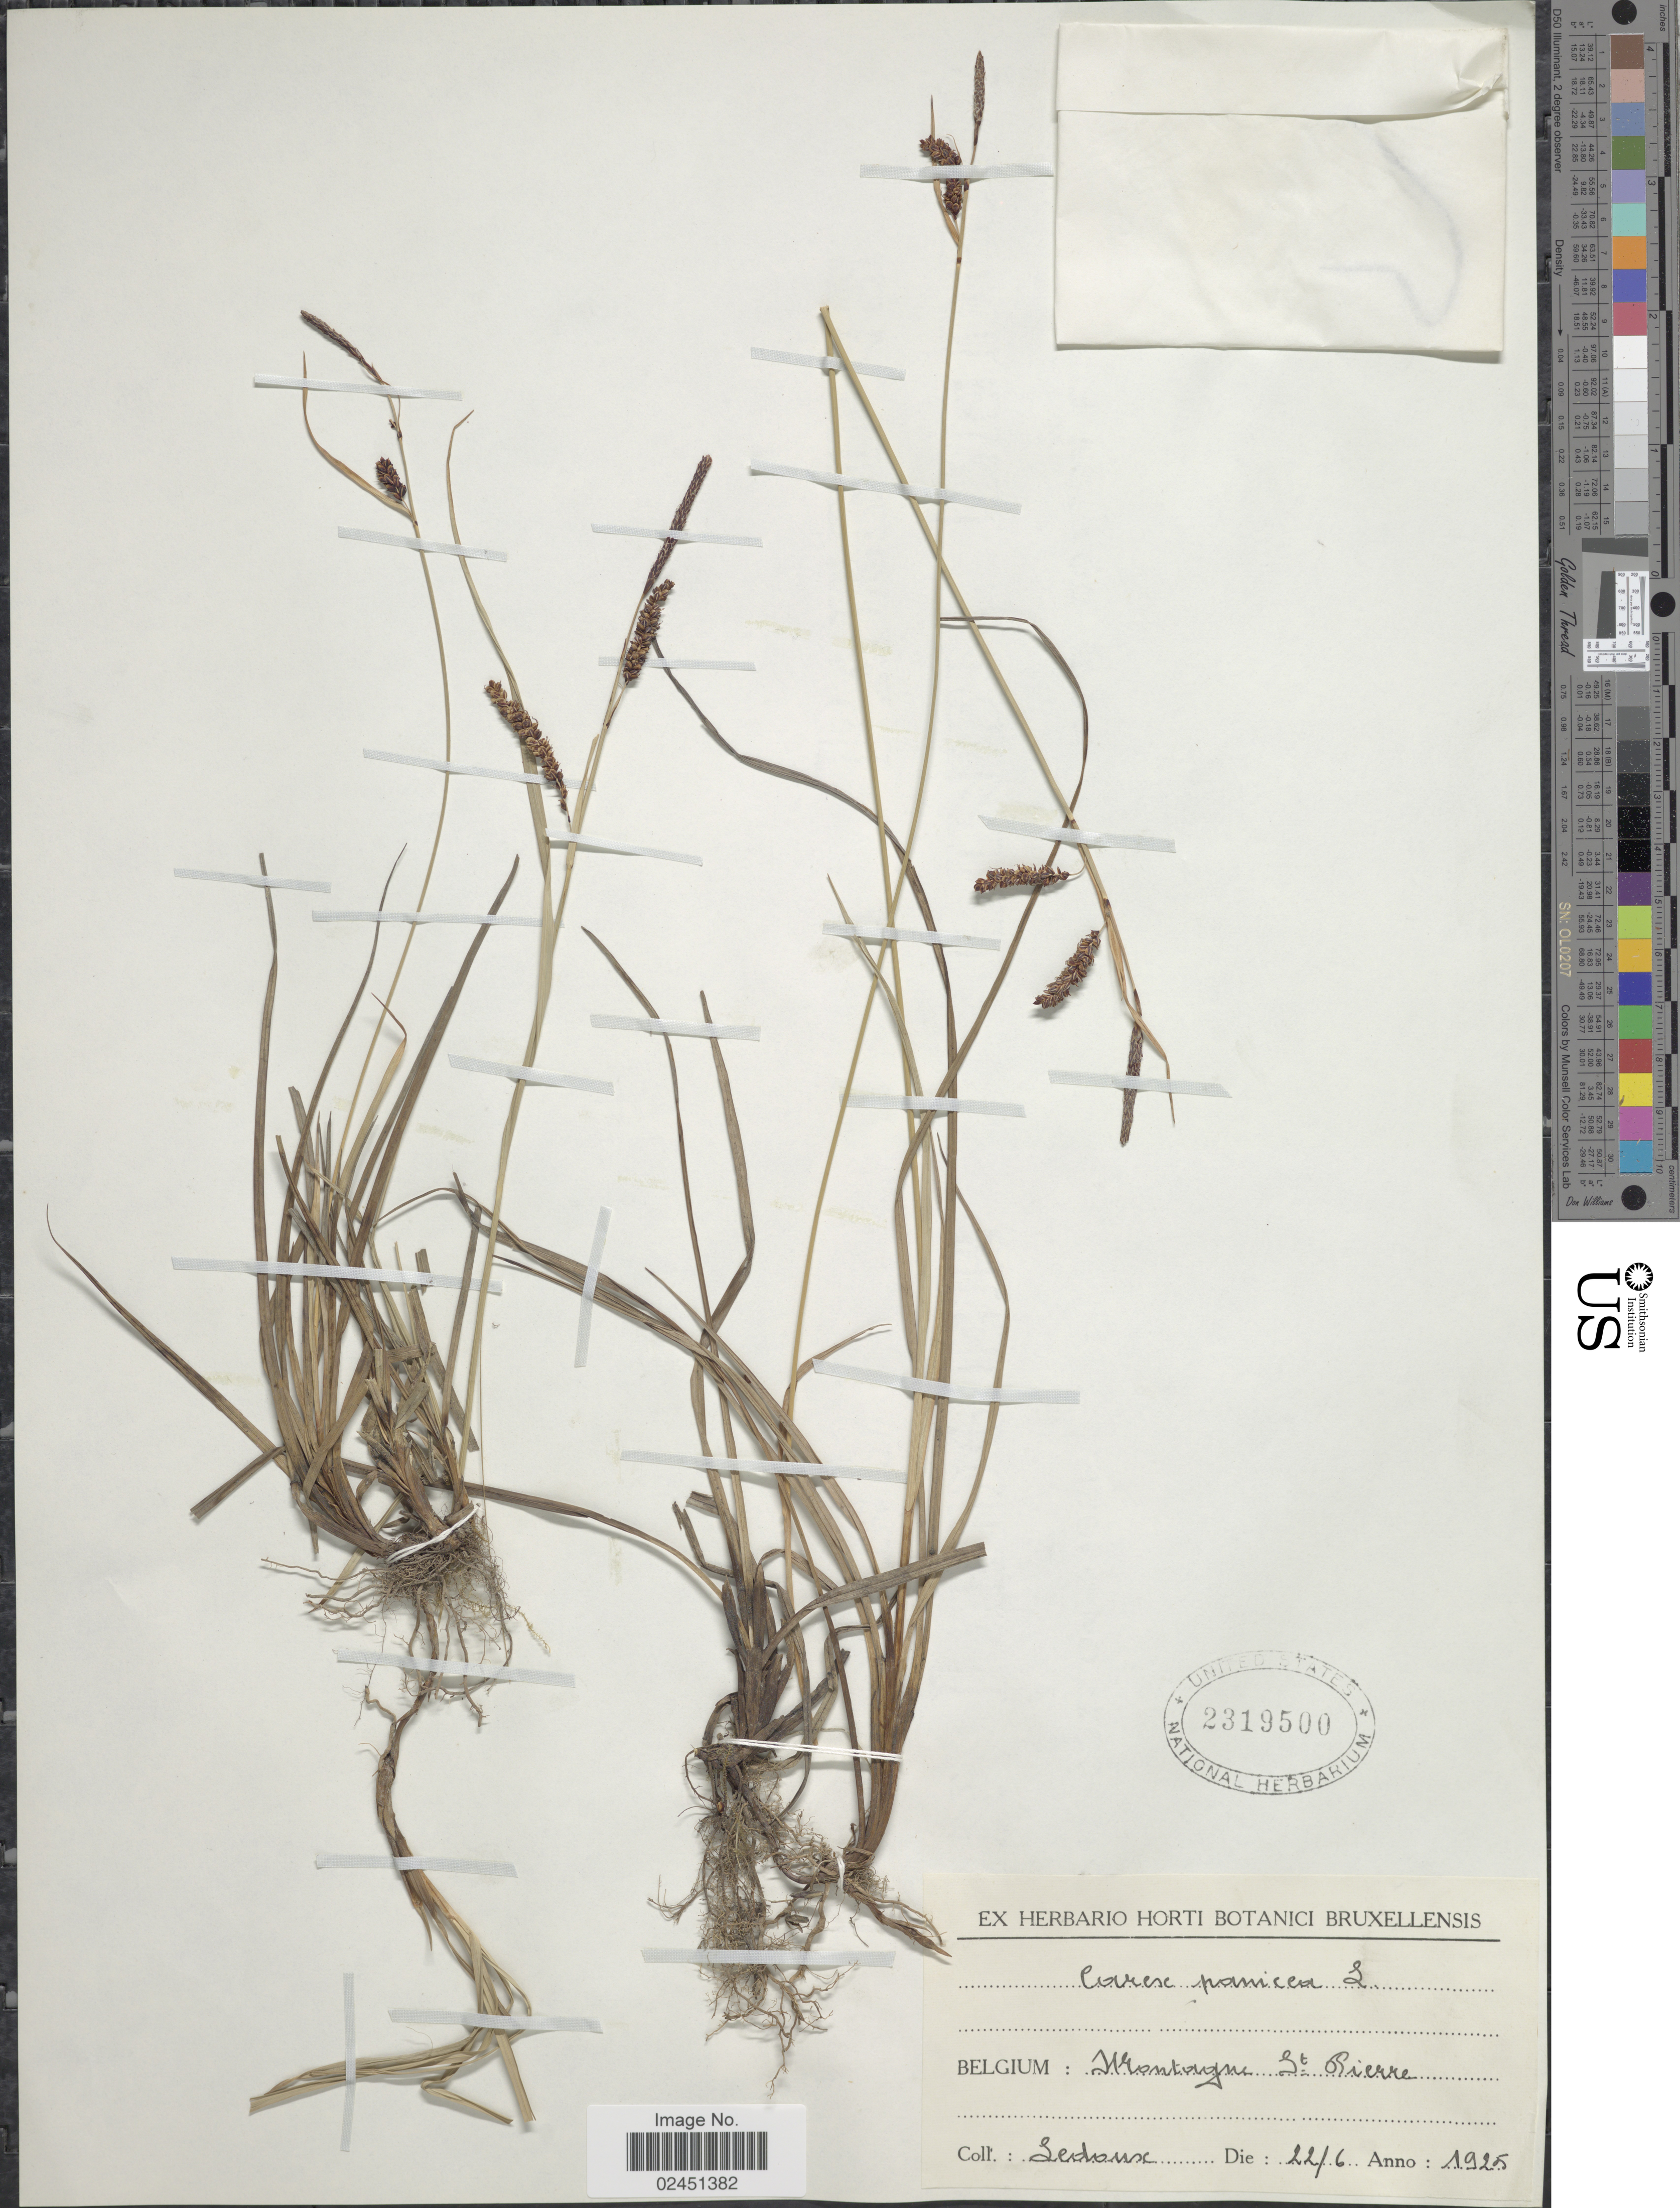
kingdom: Plantae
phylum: Tracheophyta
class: Liliopsida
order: Poales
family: Cyperaceae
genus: Carex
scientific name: Carex panicea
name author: L.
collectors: -. Ledoux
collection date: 1925-06-22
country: Belgium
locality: Montagne [interpreted] St. Pierre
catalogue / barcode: US 2319500